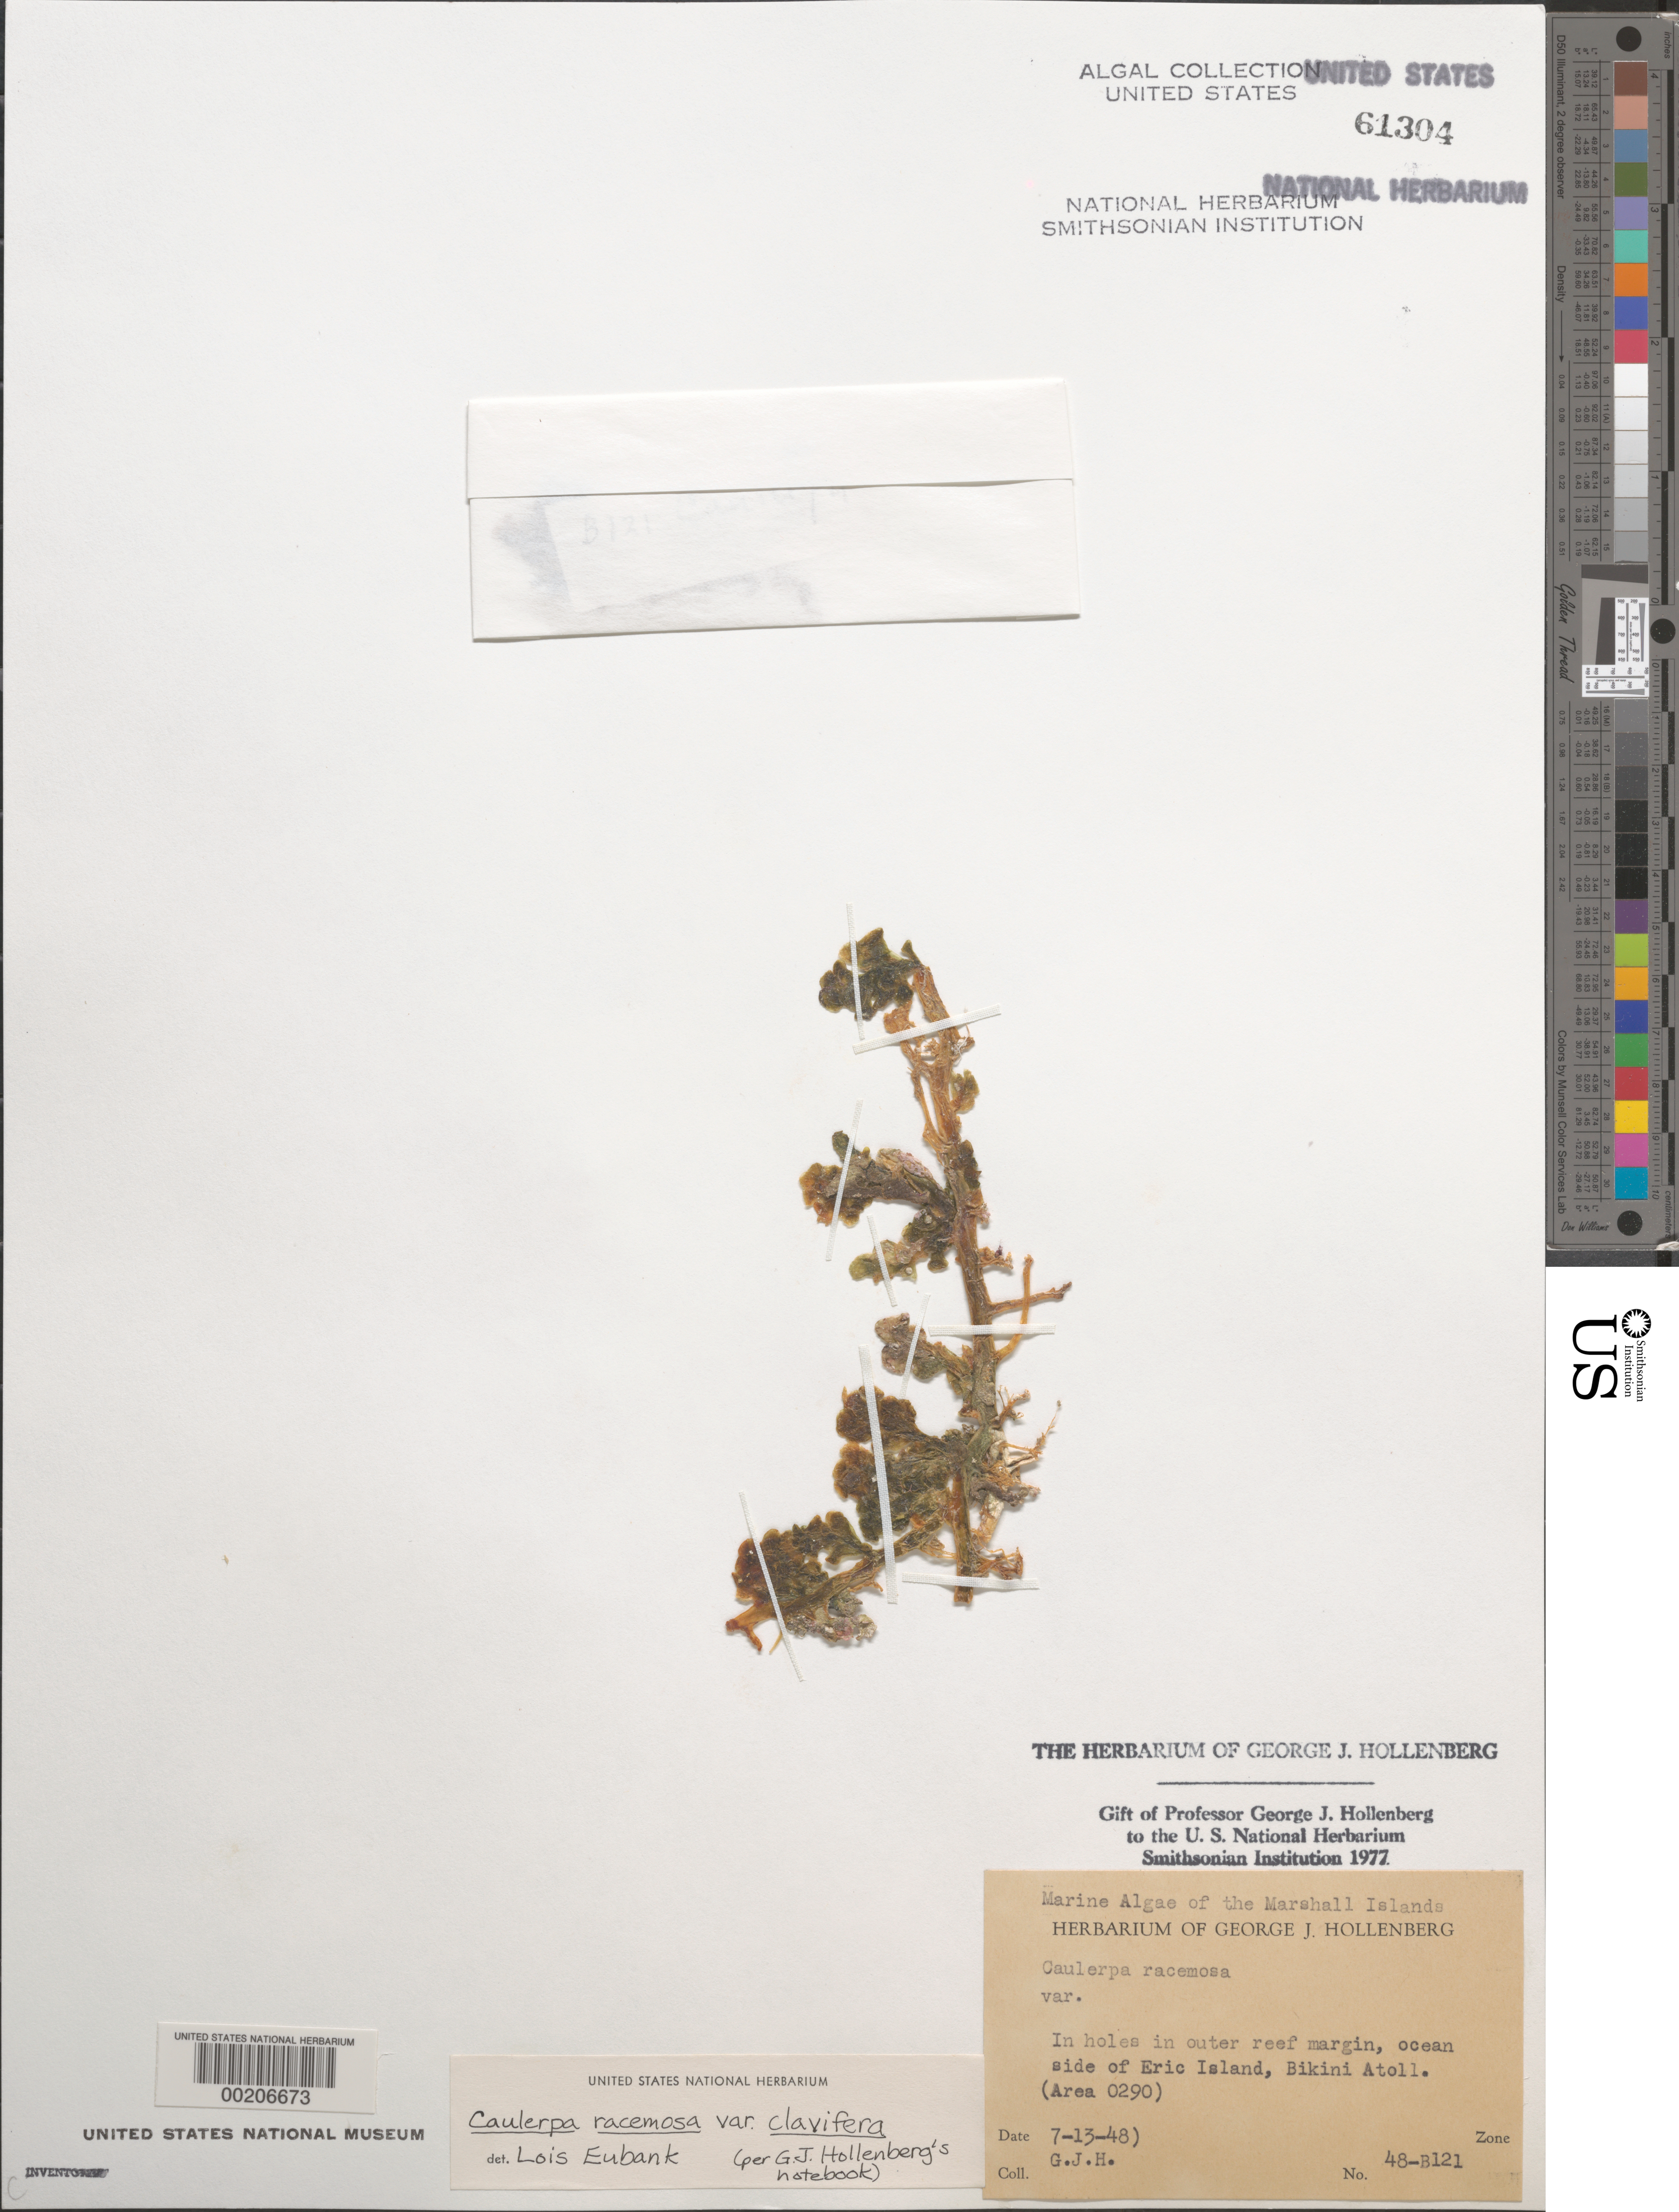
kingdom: Plantae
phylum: Chlorophyta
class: Ulvophyceae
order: Bryopsidales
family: Caulerpaceae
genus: Caulerpa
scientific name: Caulerpa racemosa var. clavifera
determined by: Eubank, L. L.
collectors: G. Hollenberg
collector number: GJH 48-b121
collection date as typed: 13 Jul 1948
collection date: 1948-07-13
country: Marshall Islands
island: Bikini Atoll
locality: Eric Islet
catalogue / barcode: US 61304